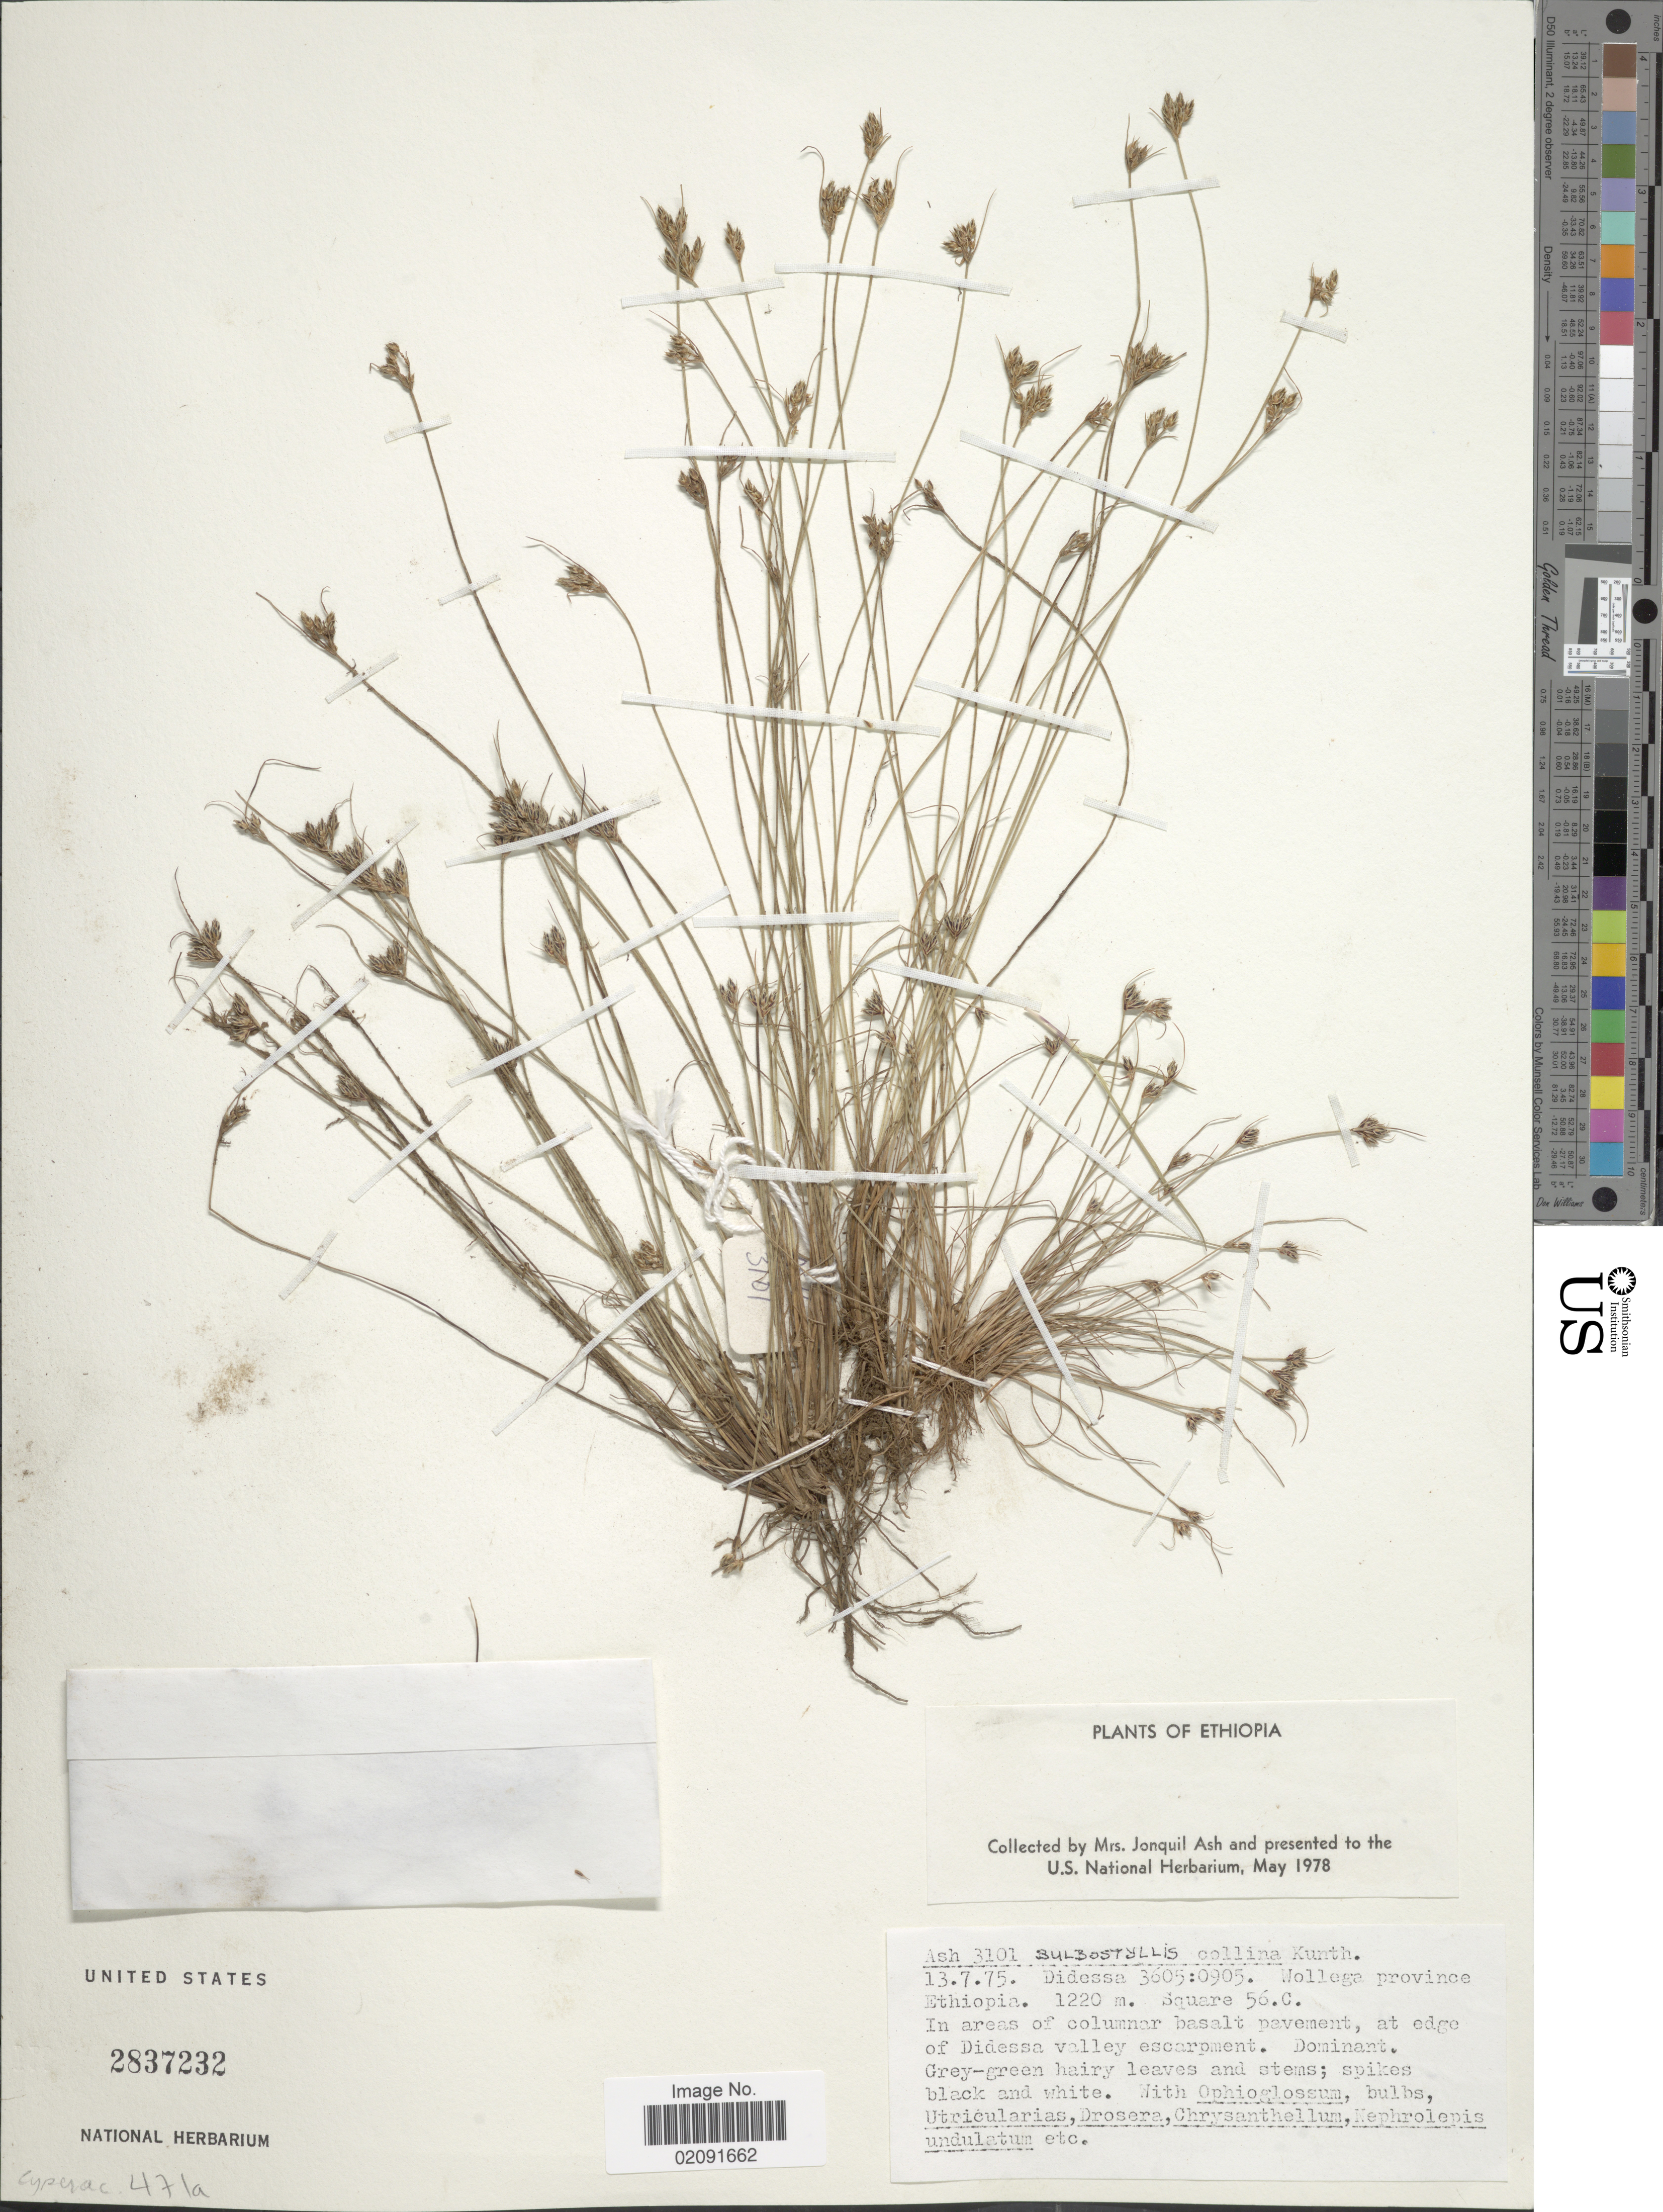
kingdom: Plantae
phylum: Tracheophyta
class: Liliopsida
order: Poales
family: Cyperaceae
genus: Bulbostylis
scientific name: Bulbostylis hispidula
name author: (Vahl) R.W. Haines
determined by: Strong, Mark T., (BOT), Smithsonian Institution - National Museum of Natural History (UNITED STATES)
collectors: J. Ash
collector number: Ash 3101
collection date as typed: Transcribed d/m/y: 13/7/75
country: Ethiopia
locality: Wollega province. Square 56.C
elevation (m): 1220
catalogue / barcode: US 2837232